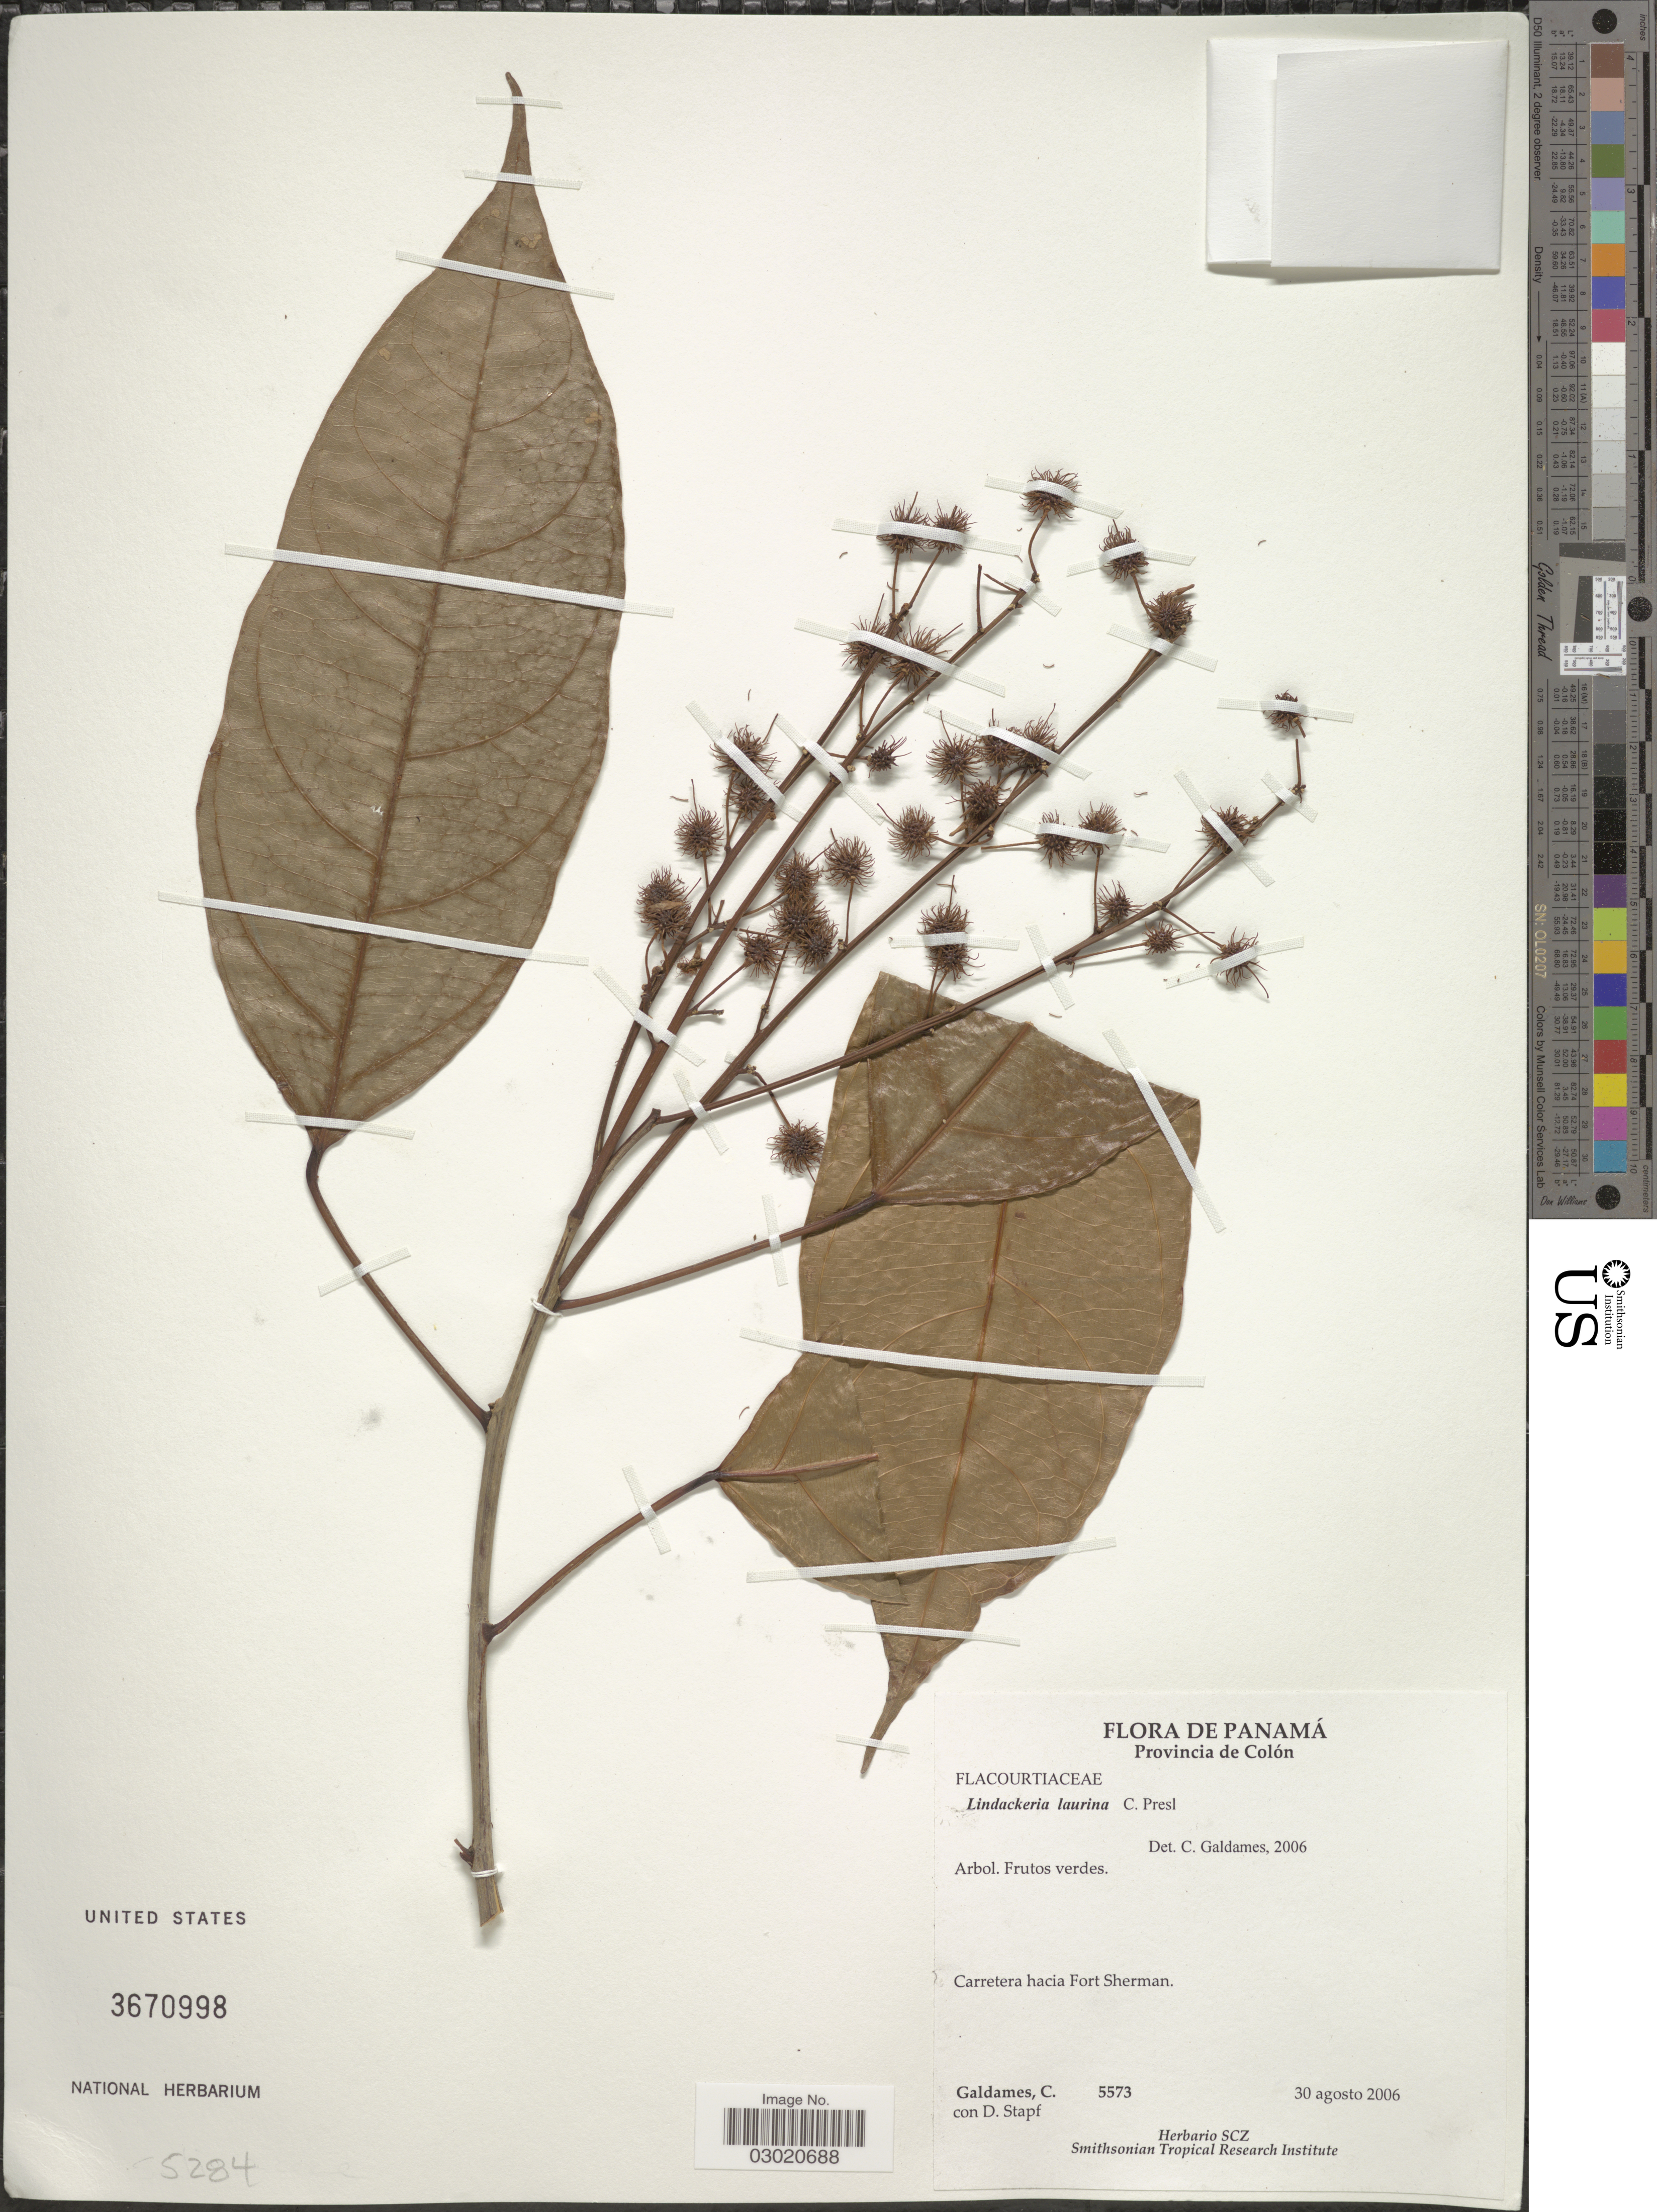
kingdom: Plantae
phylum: Tracheophyta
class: Magnoliopsida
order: Malpighiales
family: Achariaceae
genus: Lindackeria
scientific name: Lindackeria laurina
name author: C. Presl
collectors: C. Galdames & D. Stapf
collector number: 5573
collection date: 2006-08-30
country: Ecuador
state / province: Colón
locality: Carretera hacia Fort Sherman.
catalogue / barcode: US 3670998